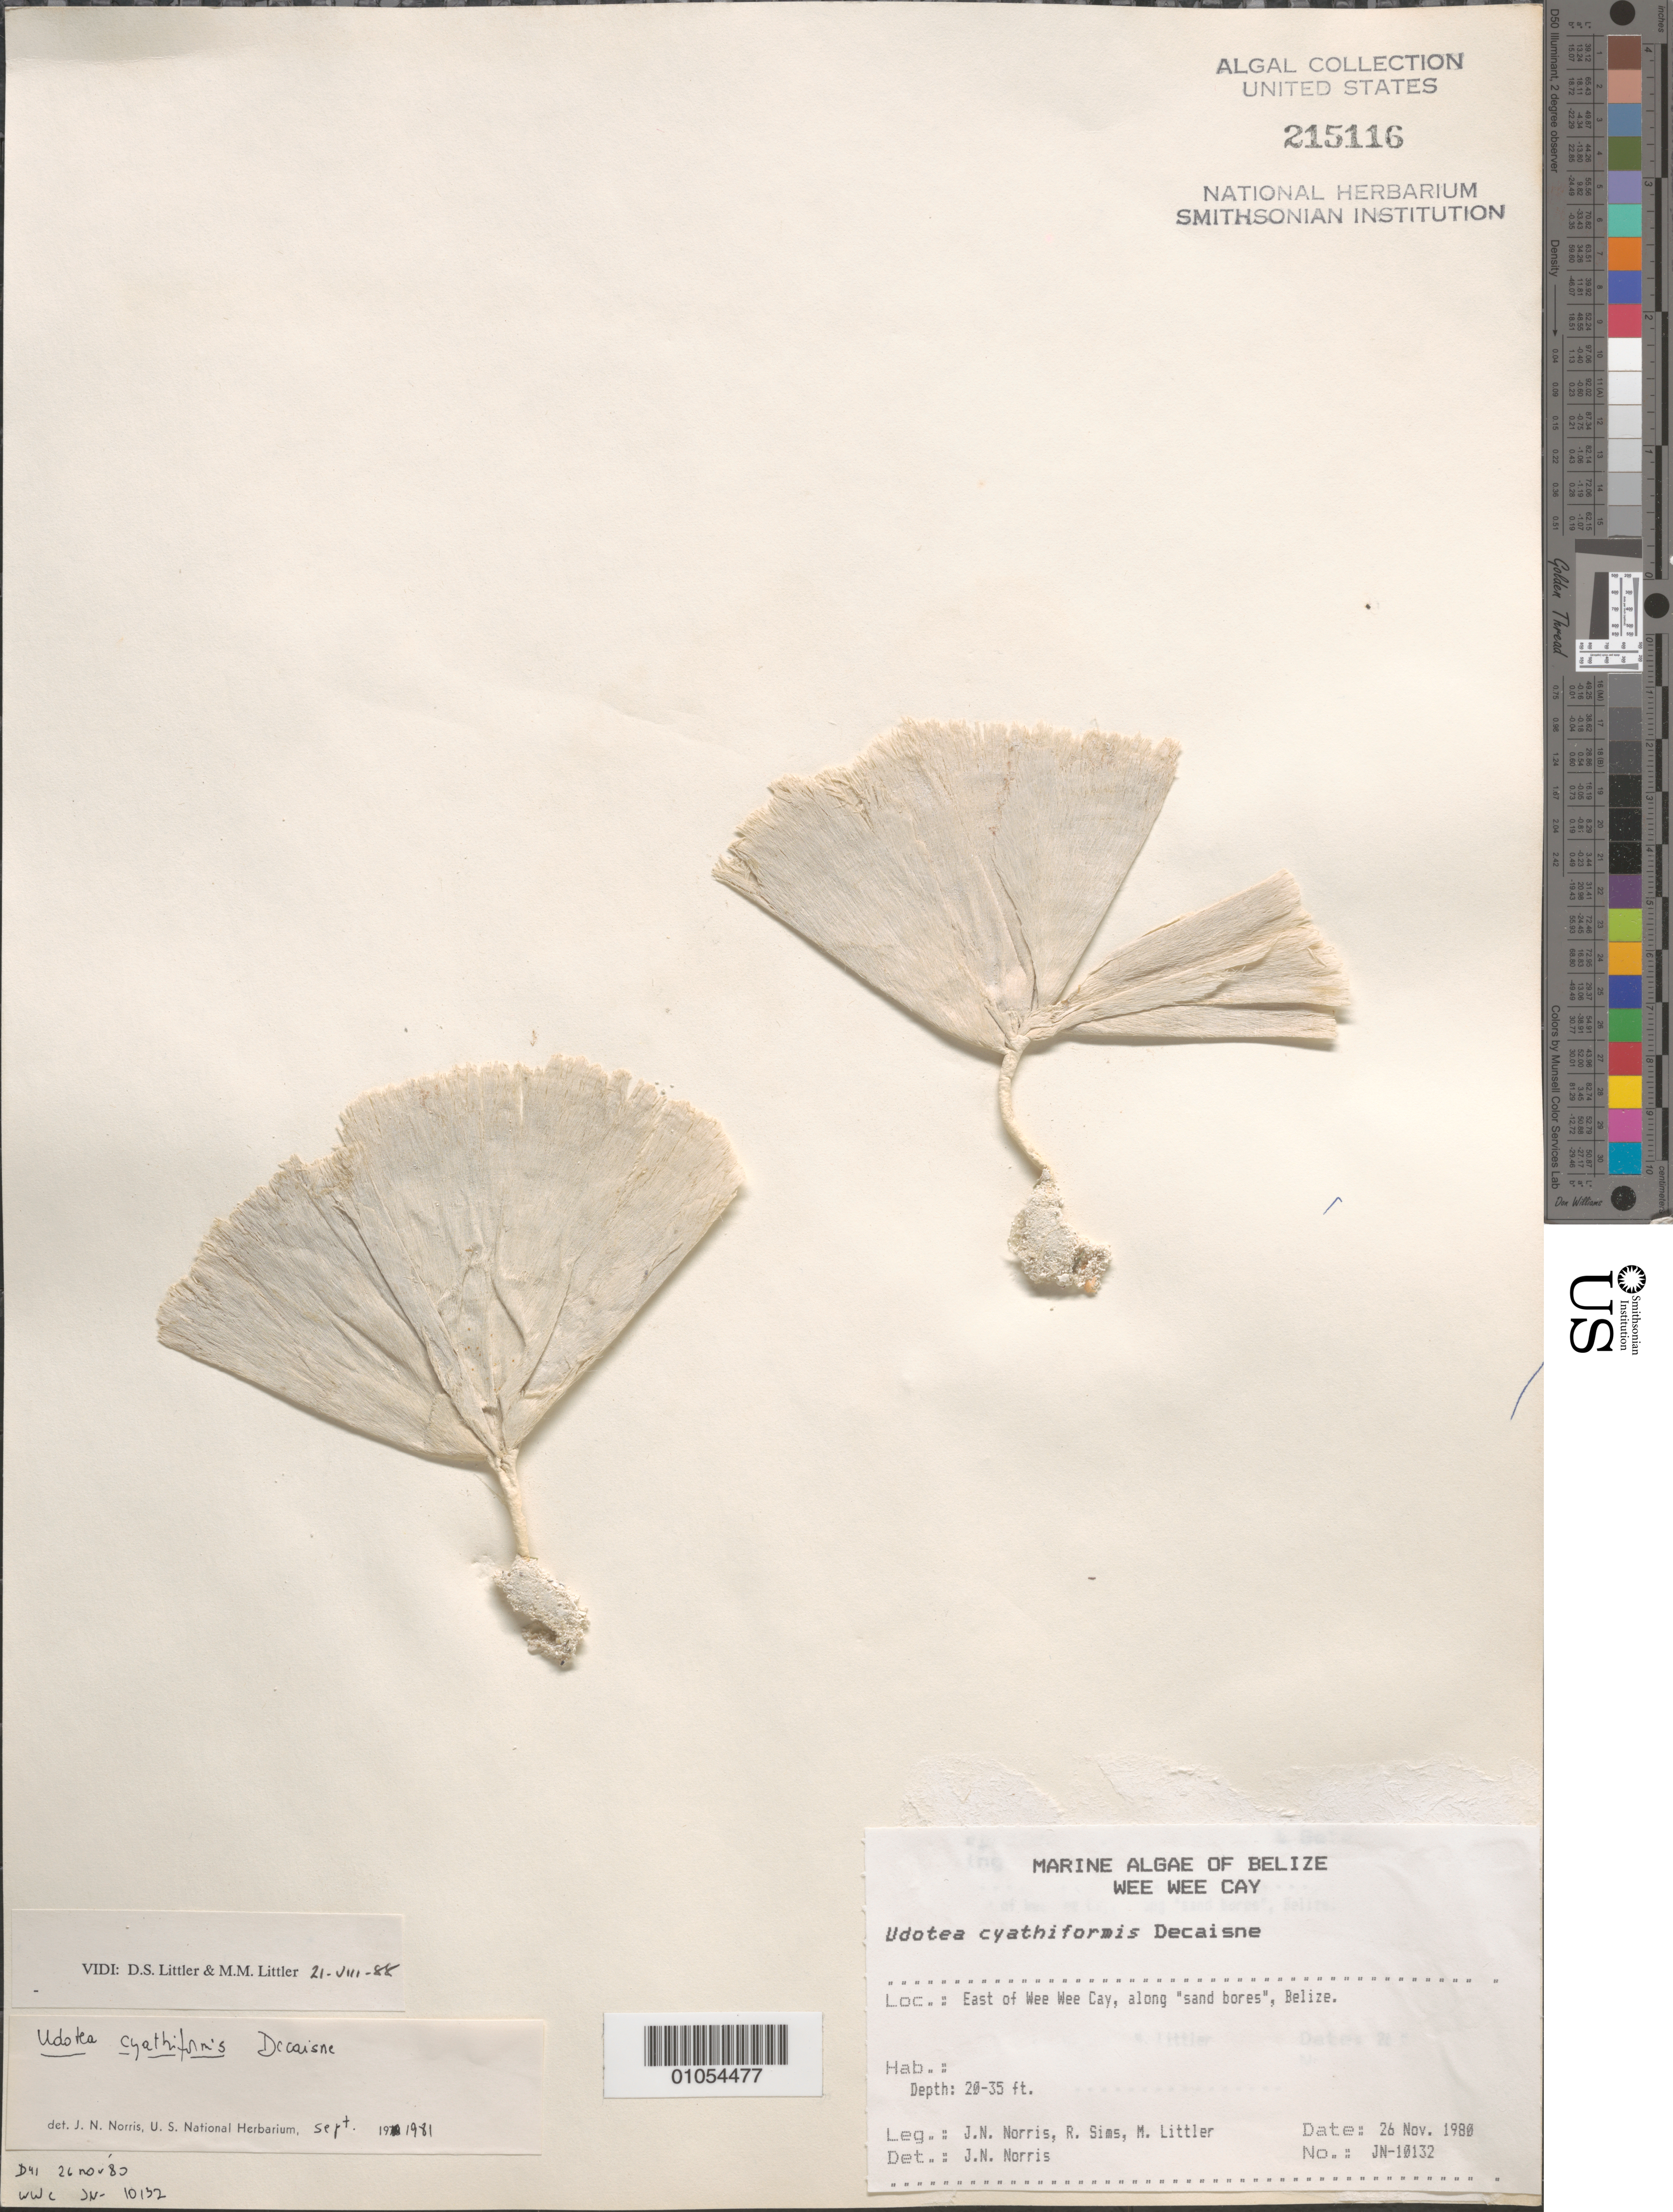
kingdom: Plantae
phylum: Chlorophyta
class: Ulvophyceae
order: Bryopsidales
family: Udoteaceae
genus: Udotea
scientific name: Udotea cyathiformis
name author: Decne.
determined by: Norris, James N.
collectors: J. N. Norris, R. H. Sims & M. M. Littler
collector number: JN-10132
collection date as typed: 26 Nov 1980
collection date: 1980-11-26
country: Belize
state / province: Stann Creek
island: Wee Wee Cay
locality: East of Wee Wee Cay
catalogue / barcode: US 215116